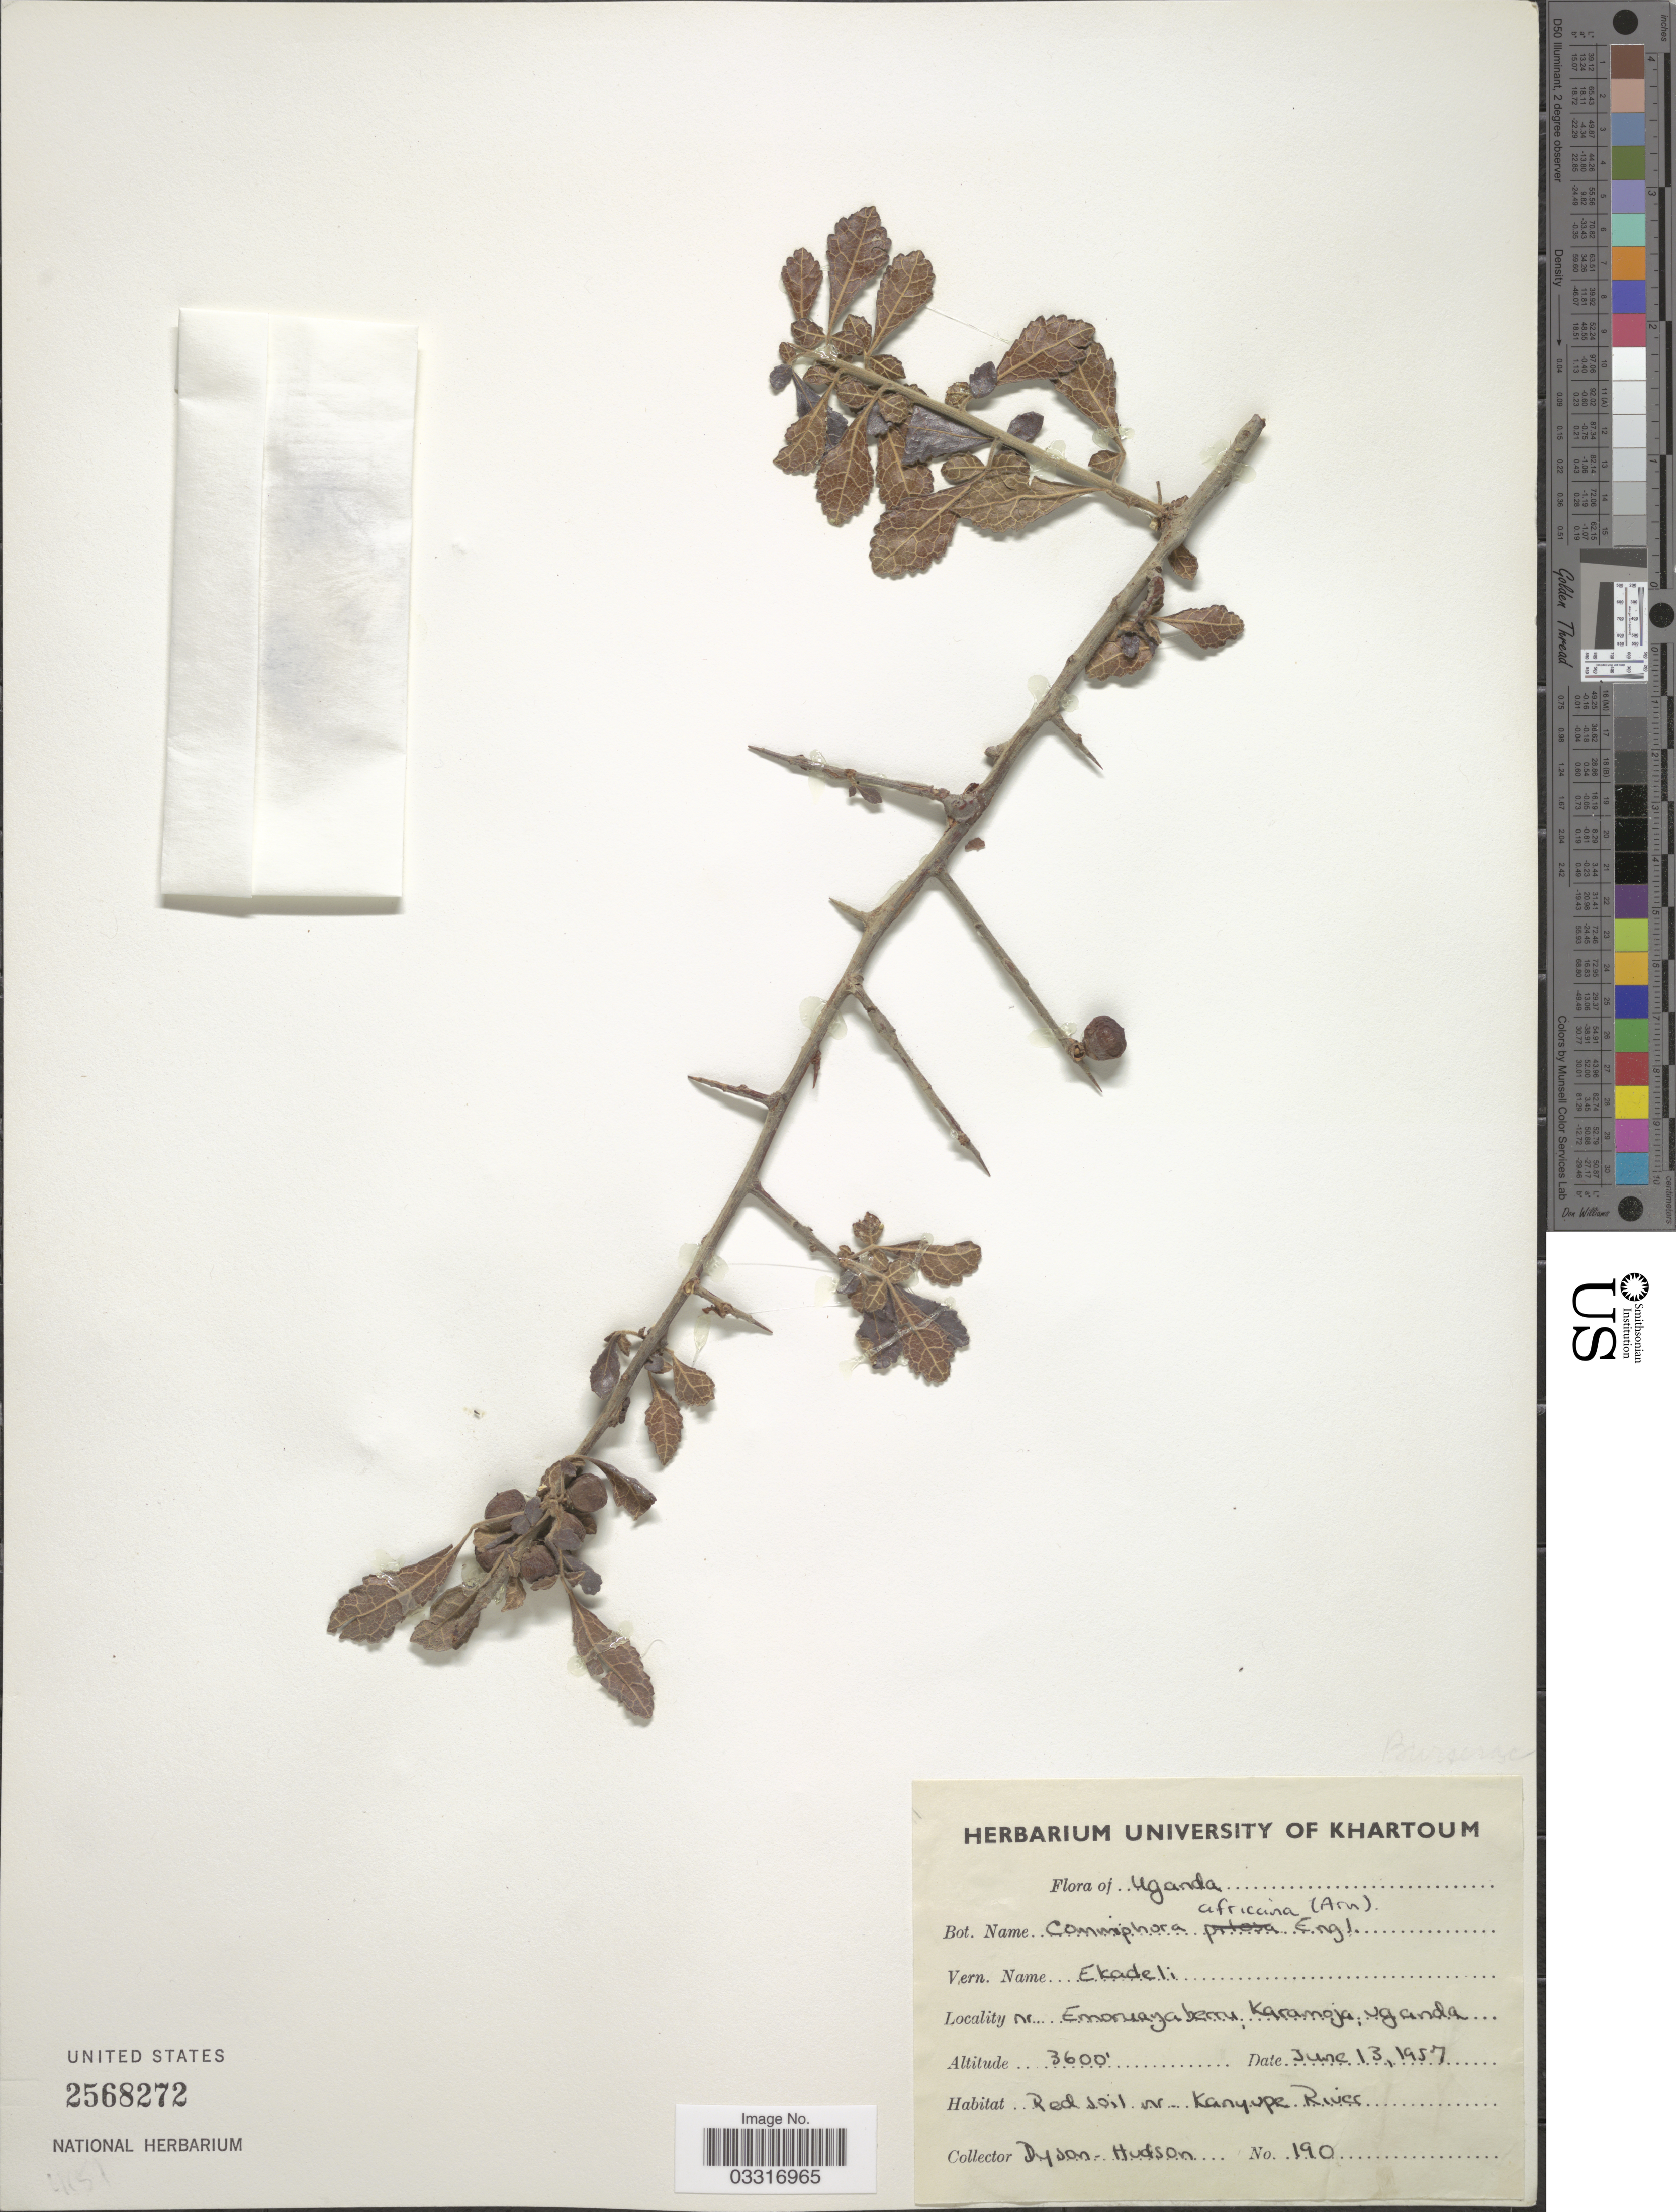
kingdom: Plantae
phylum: Tracheophyta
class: Magnoliopsida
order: Sapindales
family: Burseraceae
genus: Commiphora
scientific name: Commiphora africana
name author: (A. Rich.) Engl.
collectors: Dyson-Hudson, --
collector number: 190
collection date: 1957-06-13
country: Uganda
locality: Nr Emoruangaberru, Karamoja.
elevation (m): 1097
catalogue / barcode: US 2568272